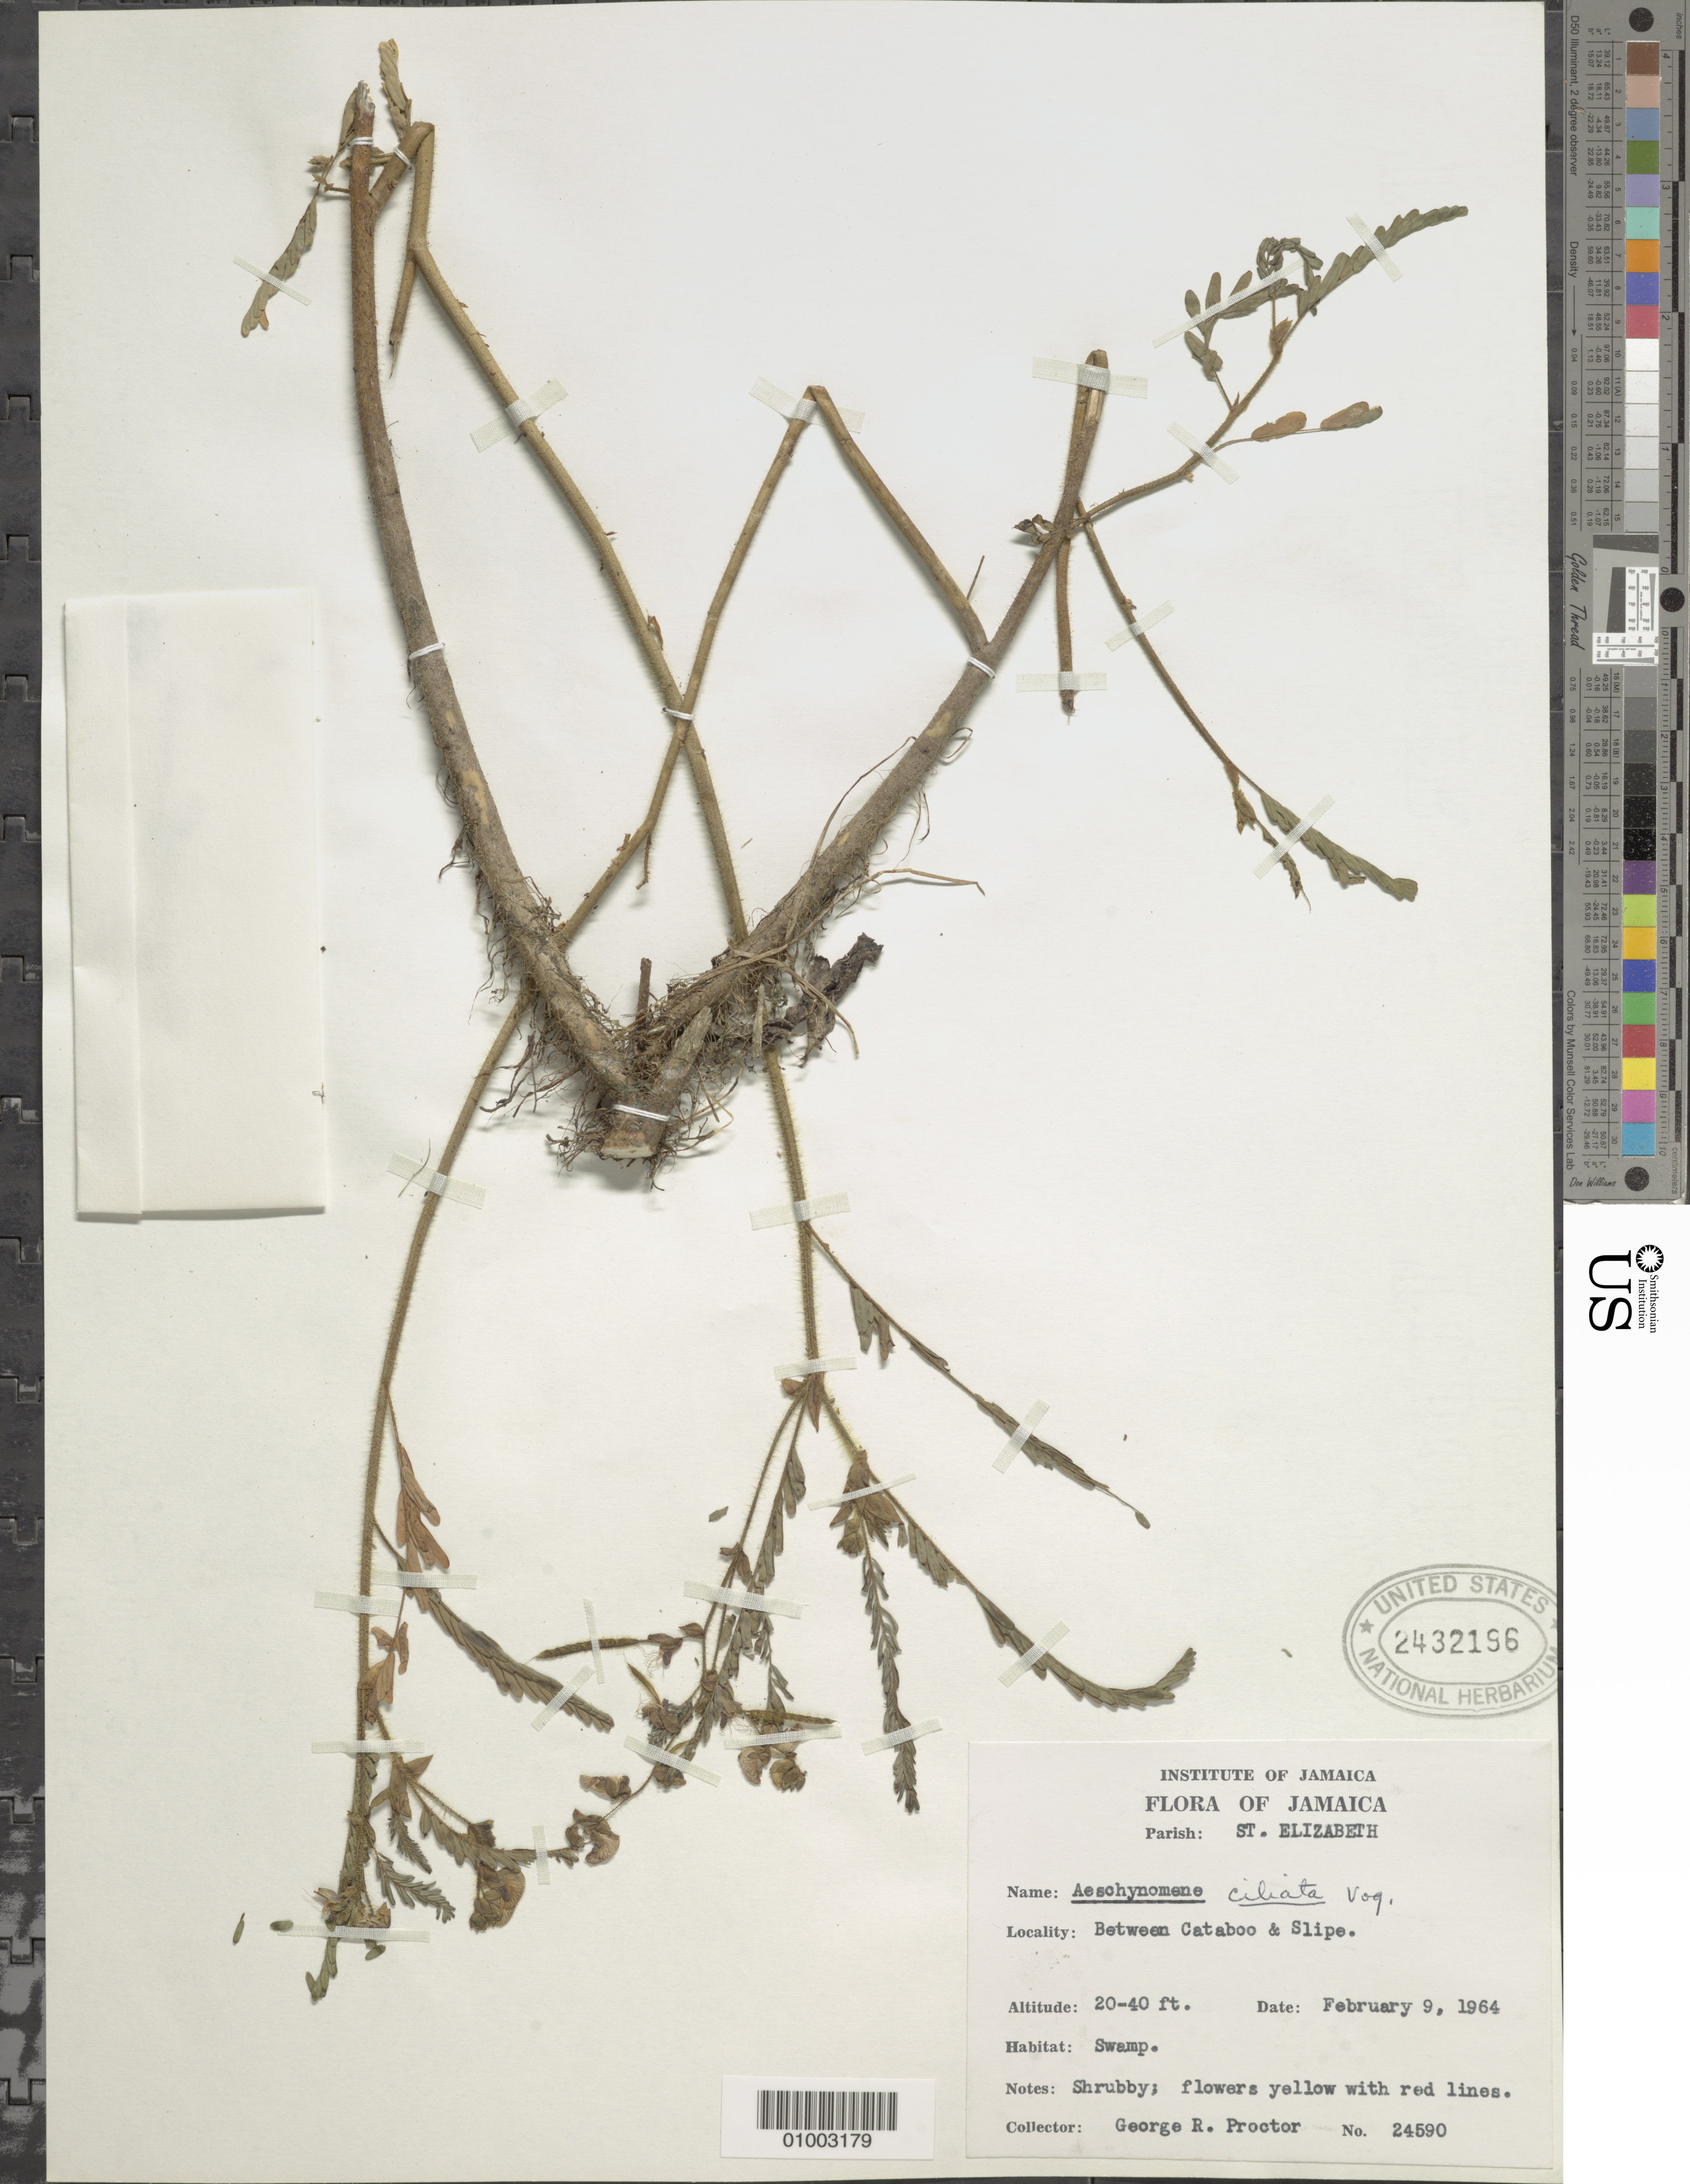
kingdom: Plantae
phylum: Tracheophyta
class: Magnoliopsida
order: Fabales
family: Fabaceae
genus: Aeschynomene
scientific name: Aeschynomene ciliata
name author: Vogel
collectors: G. R. Proctor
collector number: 24590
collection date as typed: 09 Feb 1964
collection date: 1964-02-09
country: Jamaica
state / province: Saint Elizabeth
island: Jamaica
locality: Between Cataboo and Slipe, swamp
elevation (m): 6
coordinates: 0 N, 0 E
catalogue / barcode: US 2432196